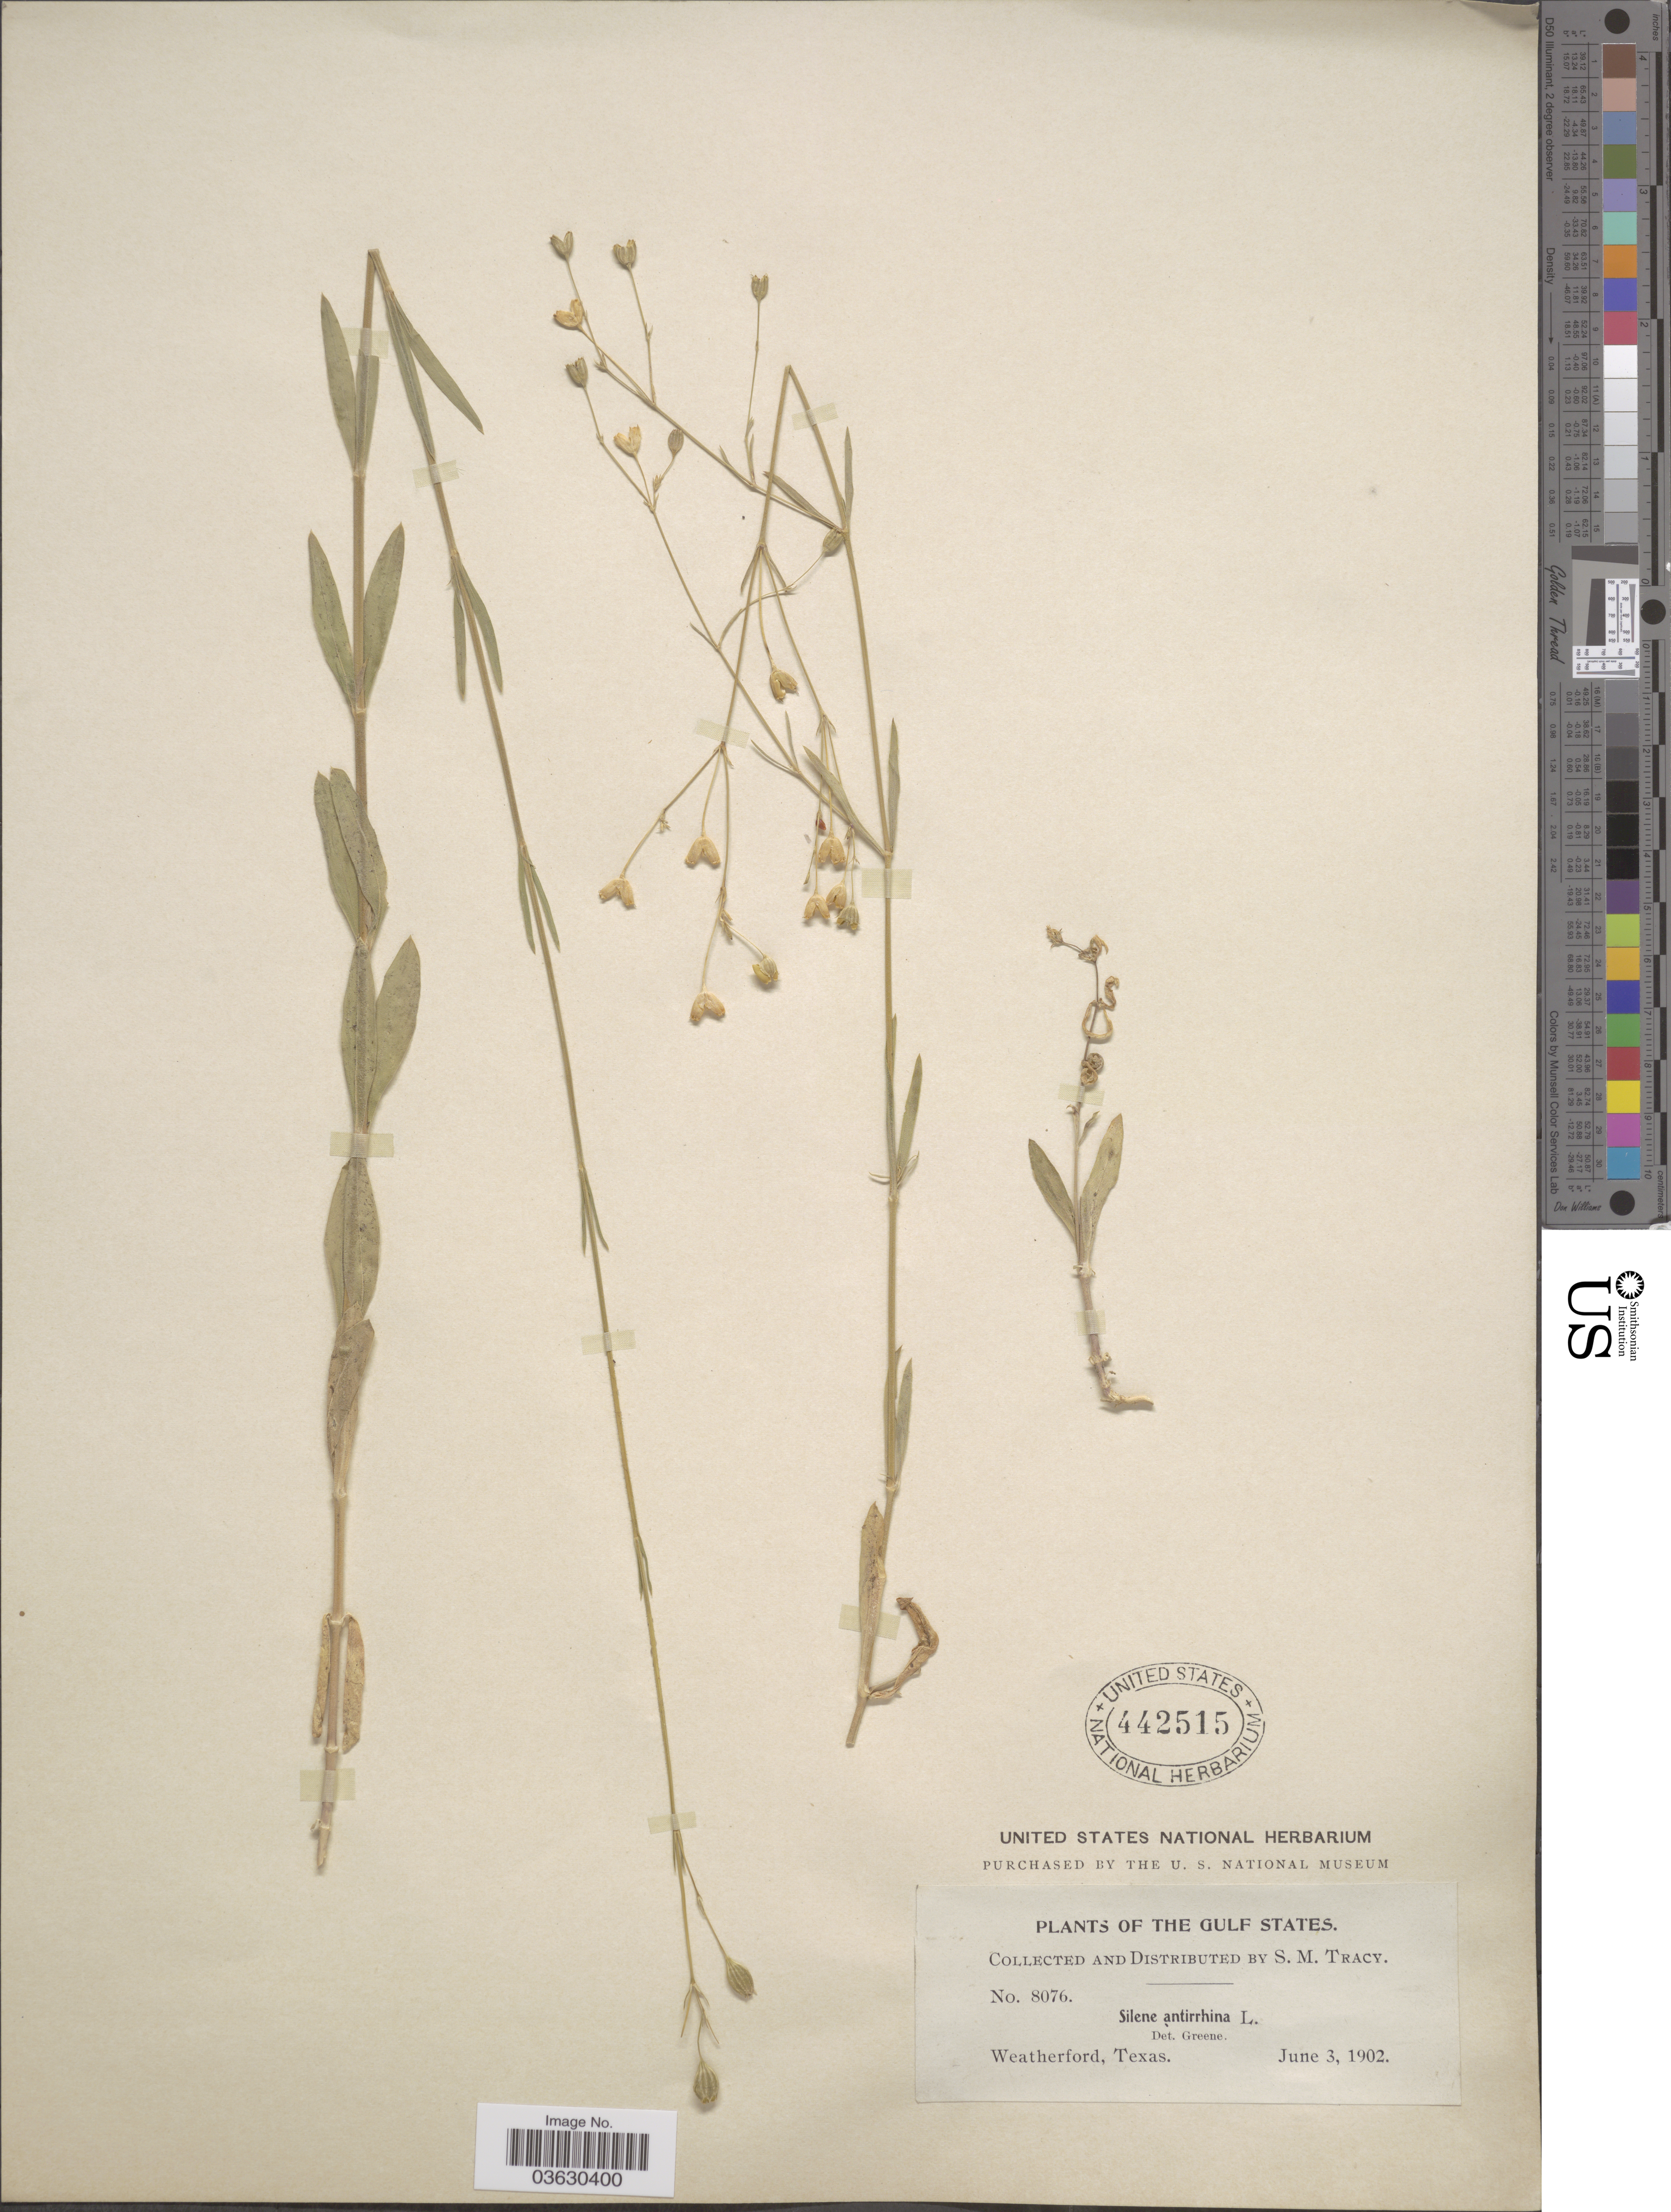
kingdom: Plantae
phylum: Tracheophyta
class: Magnoliopsida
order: Caryophyllales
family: Caryophyllaceae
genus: Silene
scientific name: Silene antirrhina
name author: L.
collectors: S. M. Tracy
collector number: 8076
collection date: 1902-06-03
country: United States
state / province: Texas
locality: The Gulf States. Weatherford.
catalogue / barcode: US 442515